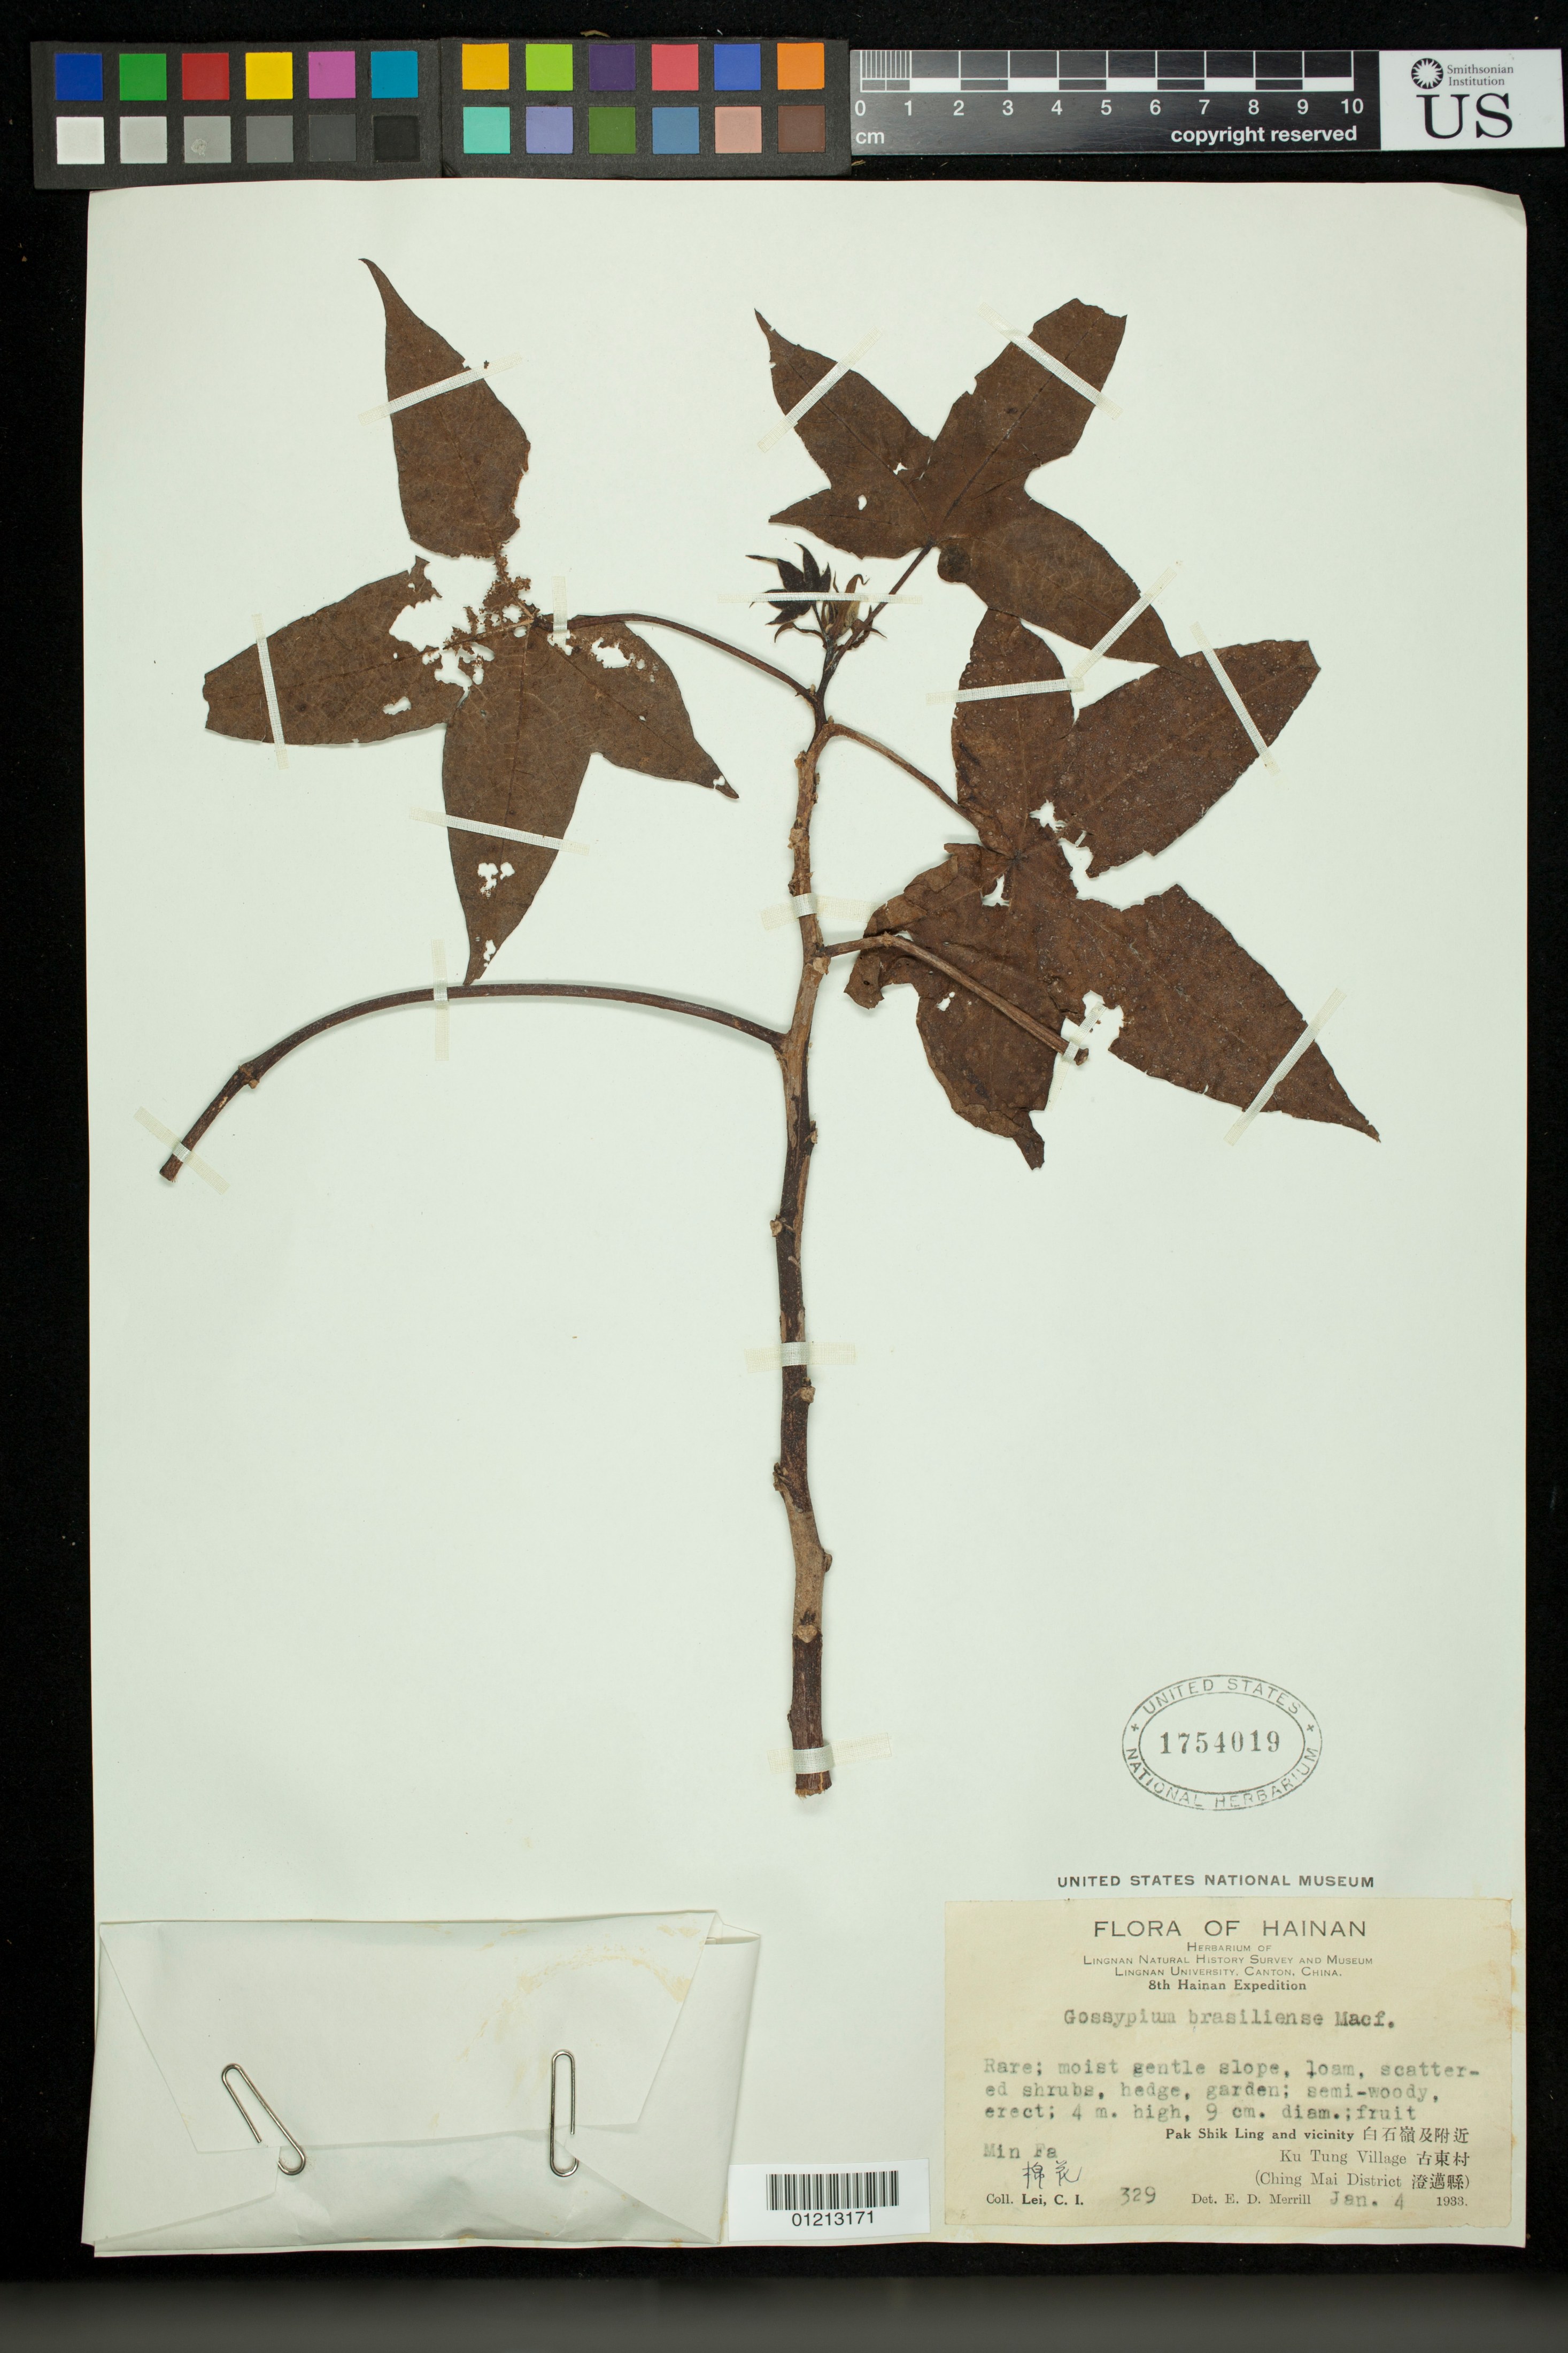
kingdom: Plantae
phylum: Tracheophyta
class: Magnoliopsida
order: Malvales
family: Malvaceae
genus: Gossypium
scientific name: Gossypium brasiliense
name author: Macfad.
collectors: C. I. Lei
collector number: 329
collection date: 1933-01-04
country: China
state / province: Hainan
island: Hainan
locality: Pak Shik Ling and vicinity. Ku Tung Village. (Ching Mai District)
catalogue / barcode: US 1754019